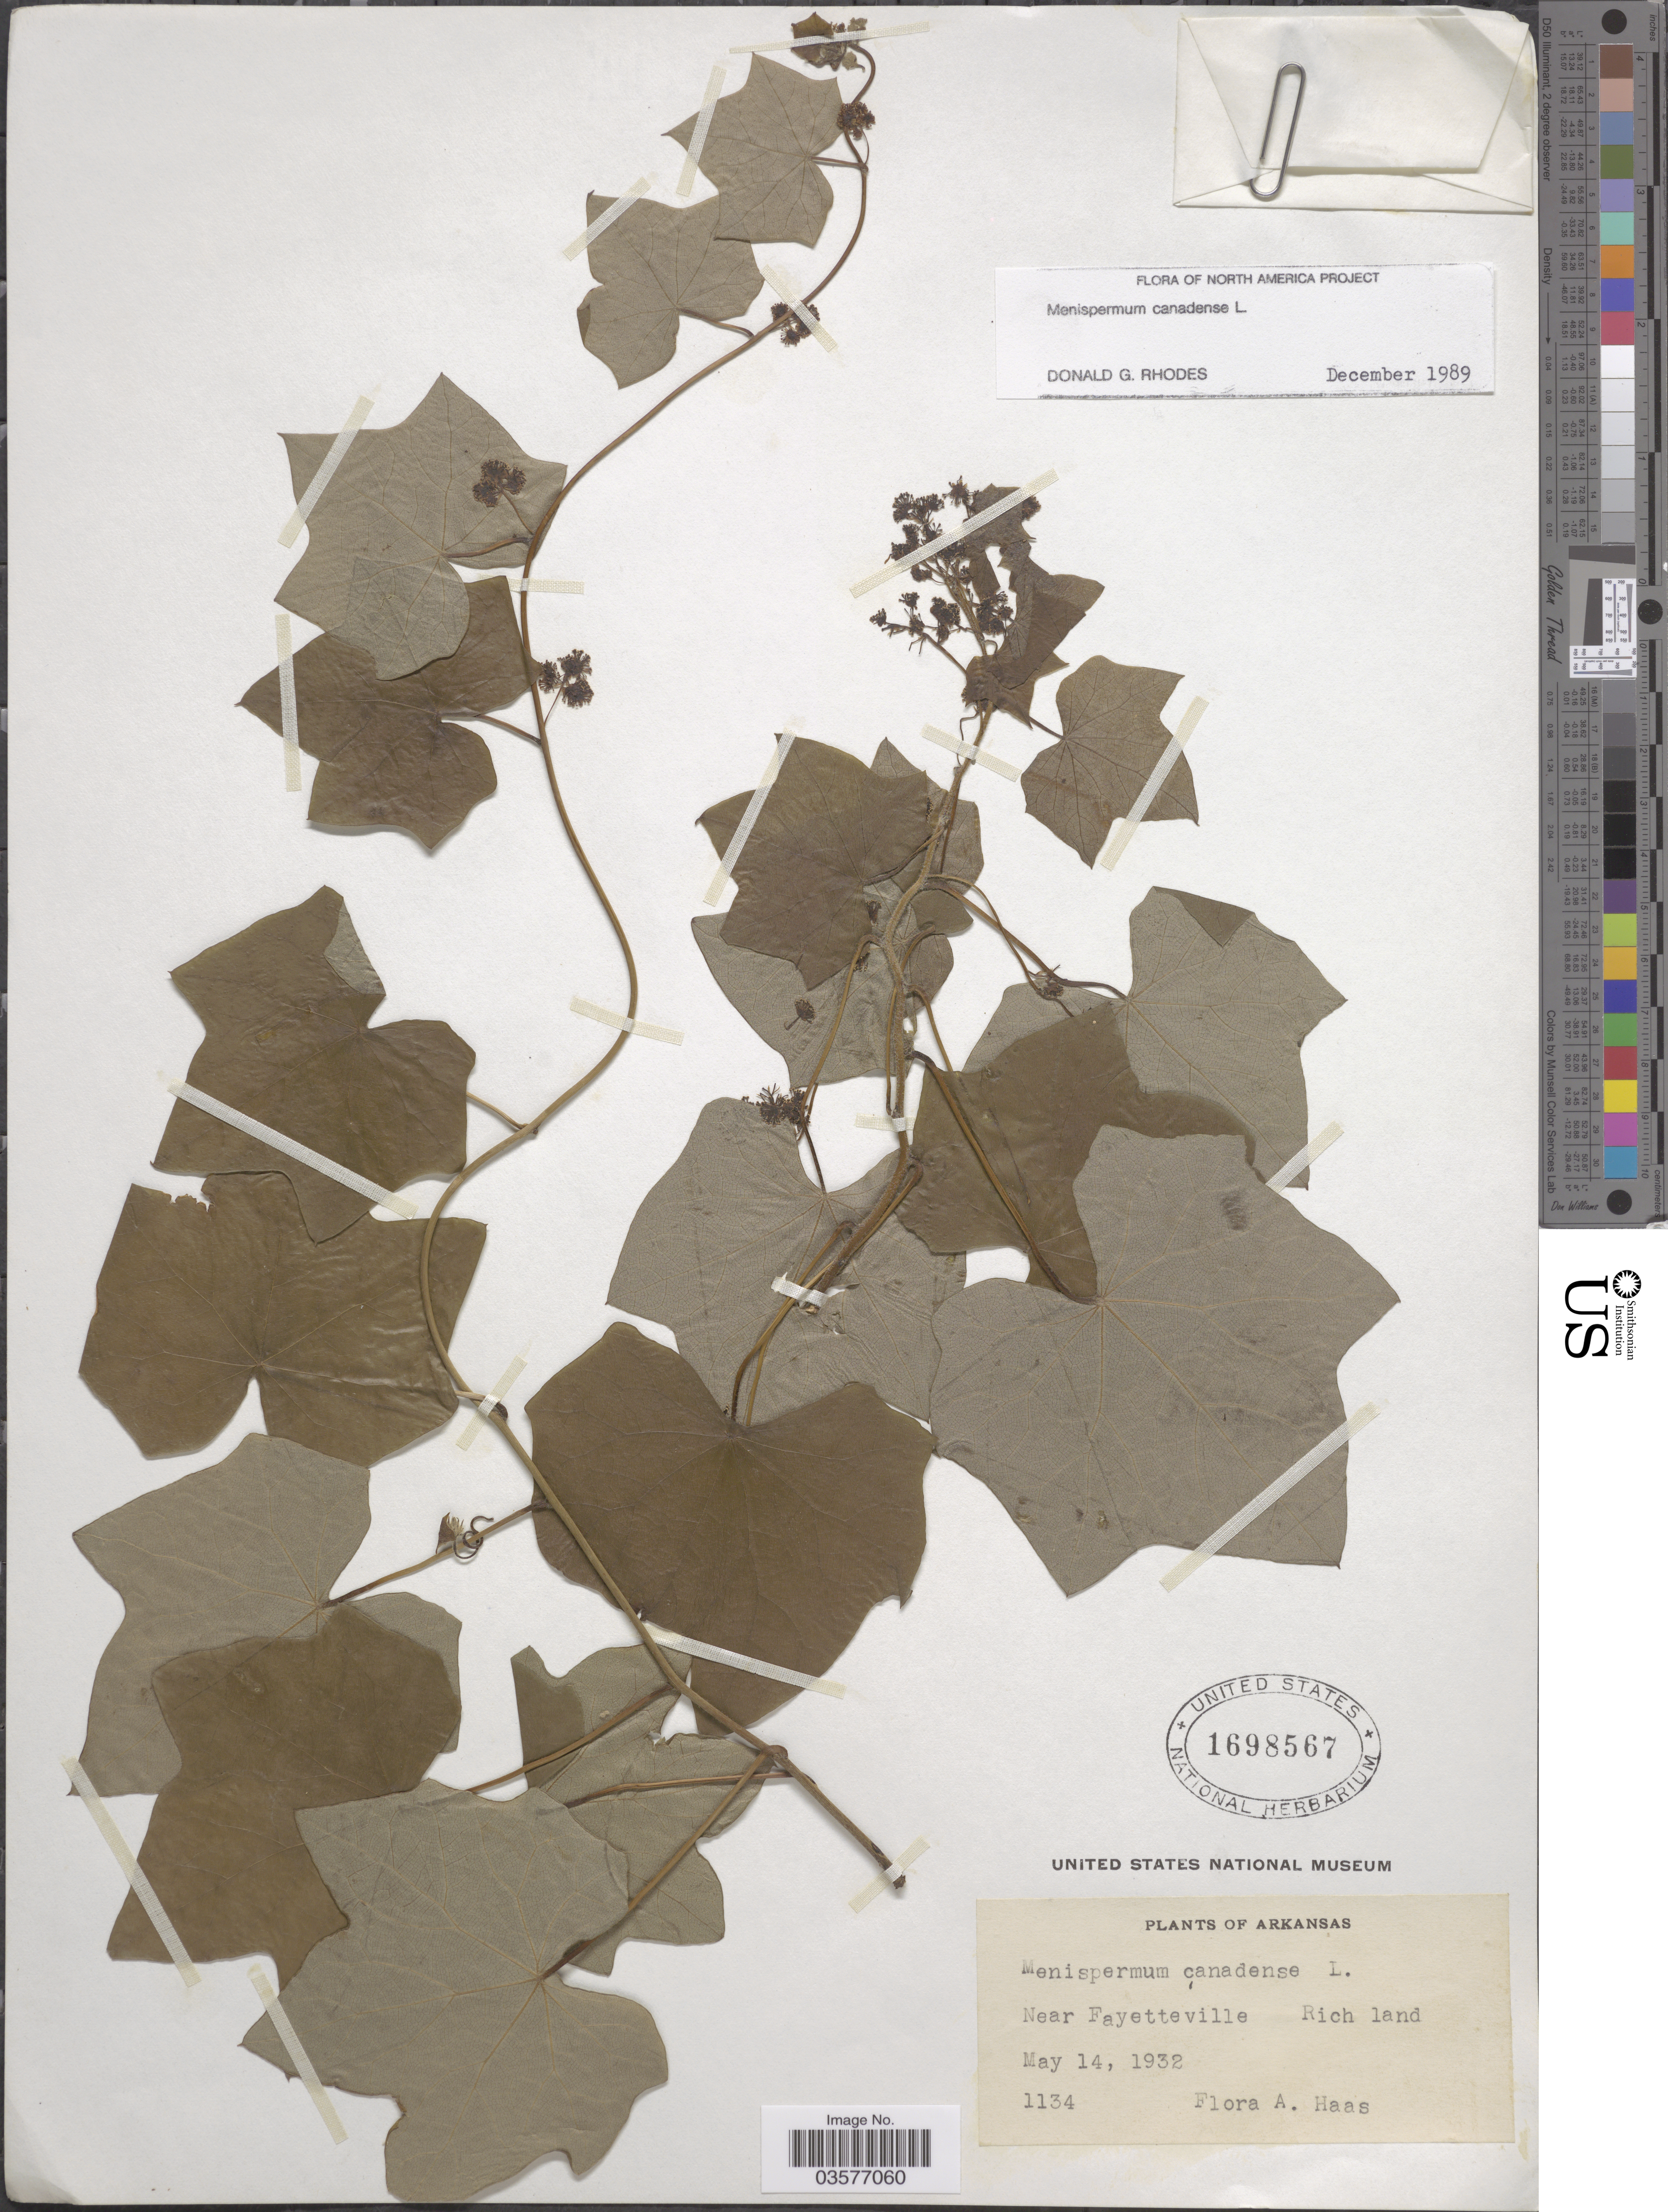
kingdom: Plantae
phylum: Tracheophyta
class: Magnoliopsida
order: Ranunculales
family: Menispermaceae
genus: Menispermum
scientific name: Menispermum canadense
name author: L.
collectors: F. A. Haas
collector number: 1134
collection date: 1932-05-14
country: United States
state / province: Arkansas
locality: Near Fayetteville.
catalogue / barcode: US 1698567